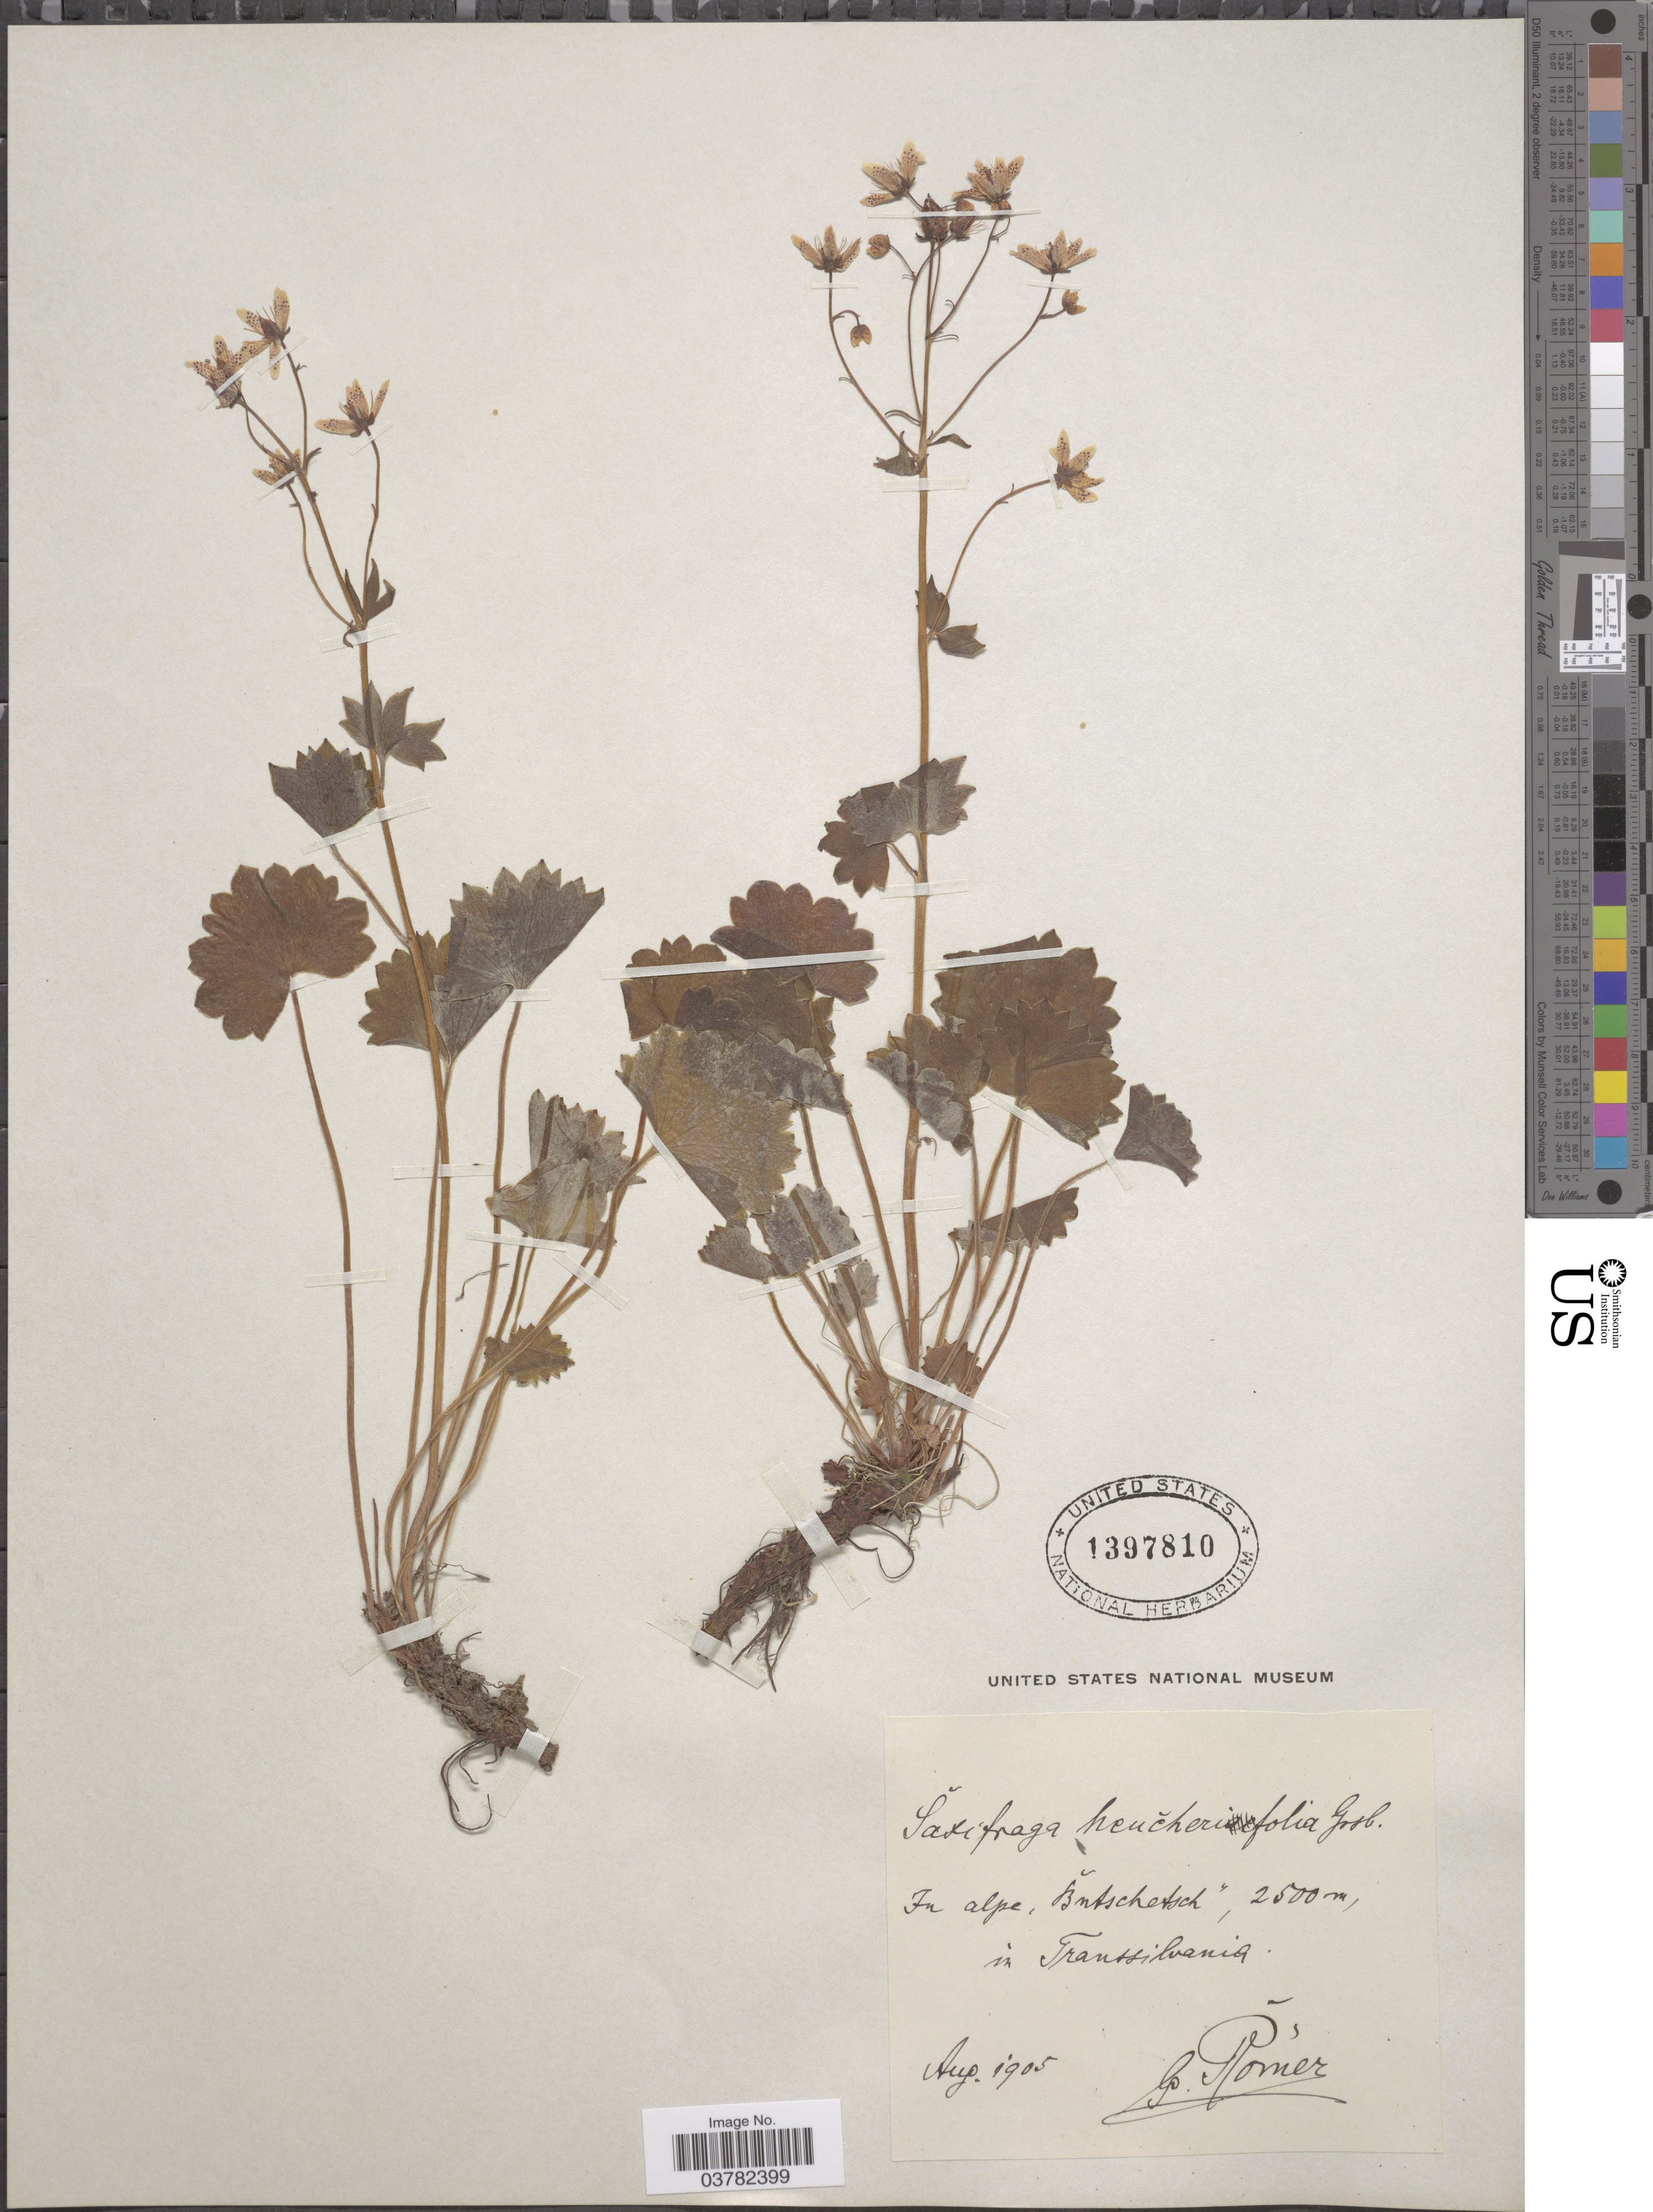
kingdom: Plantae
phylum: Tracheophyta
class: Magnoliopsida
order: Saxifragales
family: Saxifragaceae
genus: Saxifraga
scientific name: Saxifraga heucherifolia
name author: Griseb. & Schenk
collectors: G. Romer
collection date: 1905-08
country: Romania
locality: In alpe [illegible text], in Transsilvania.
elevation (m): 2500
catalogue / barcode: US 1397810